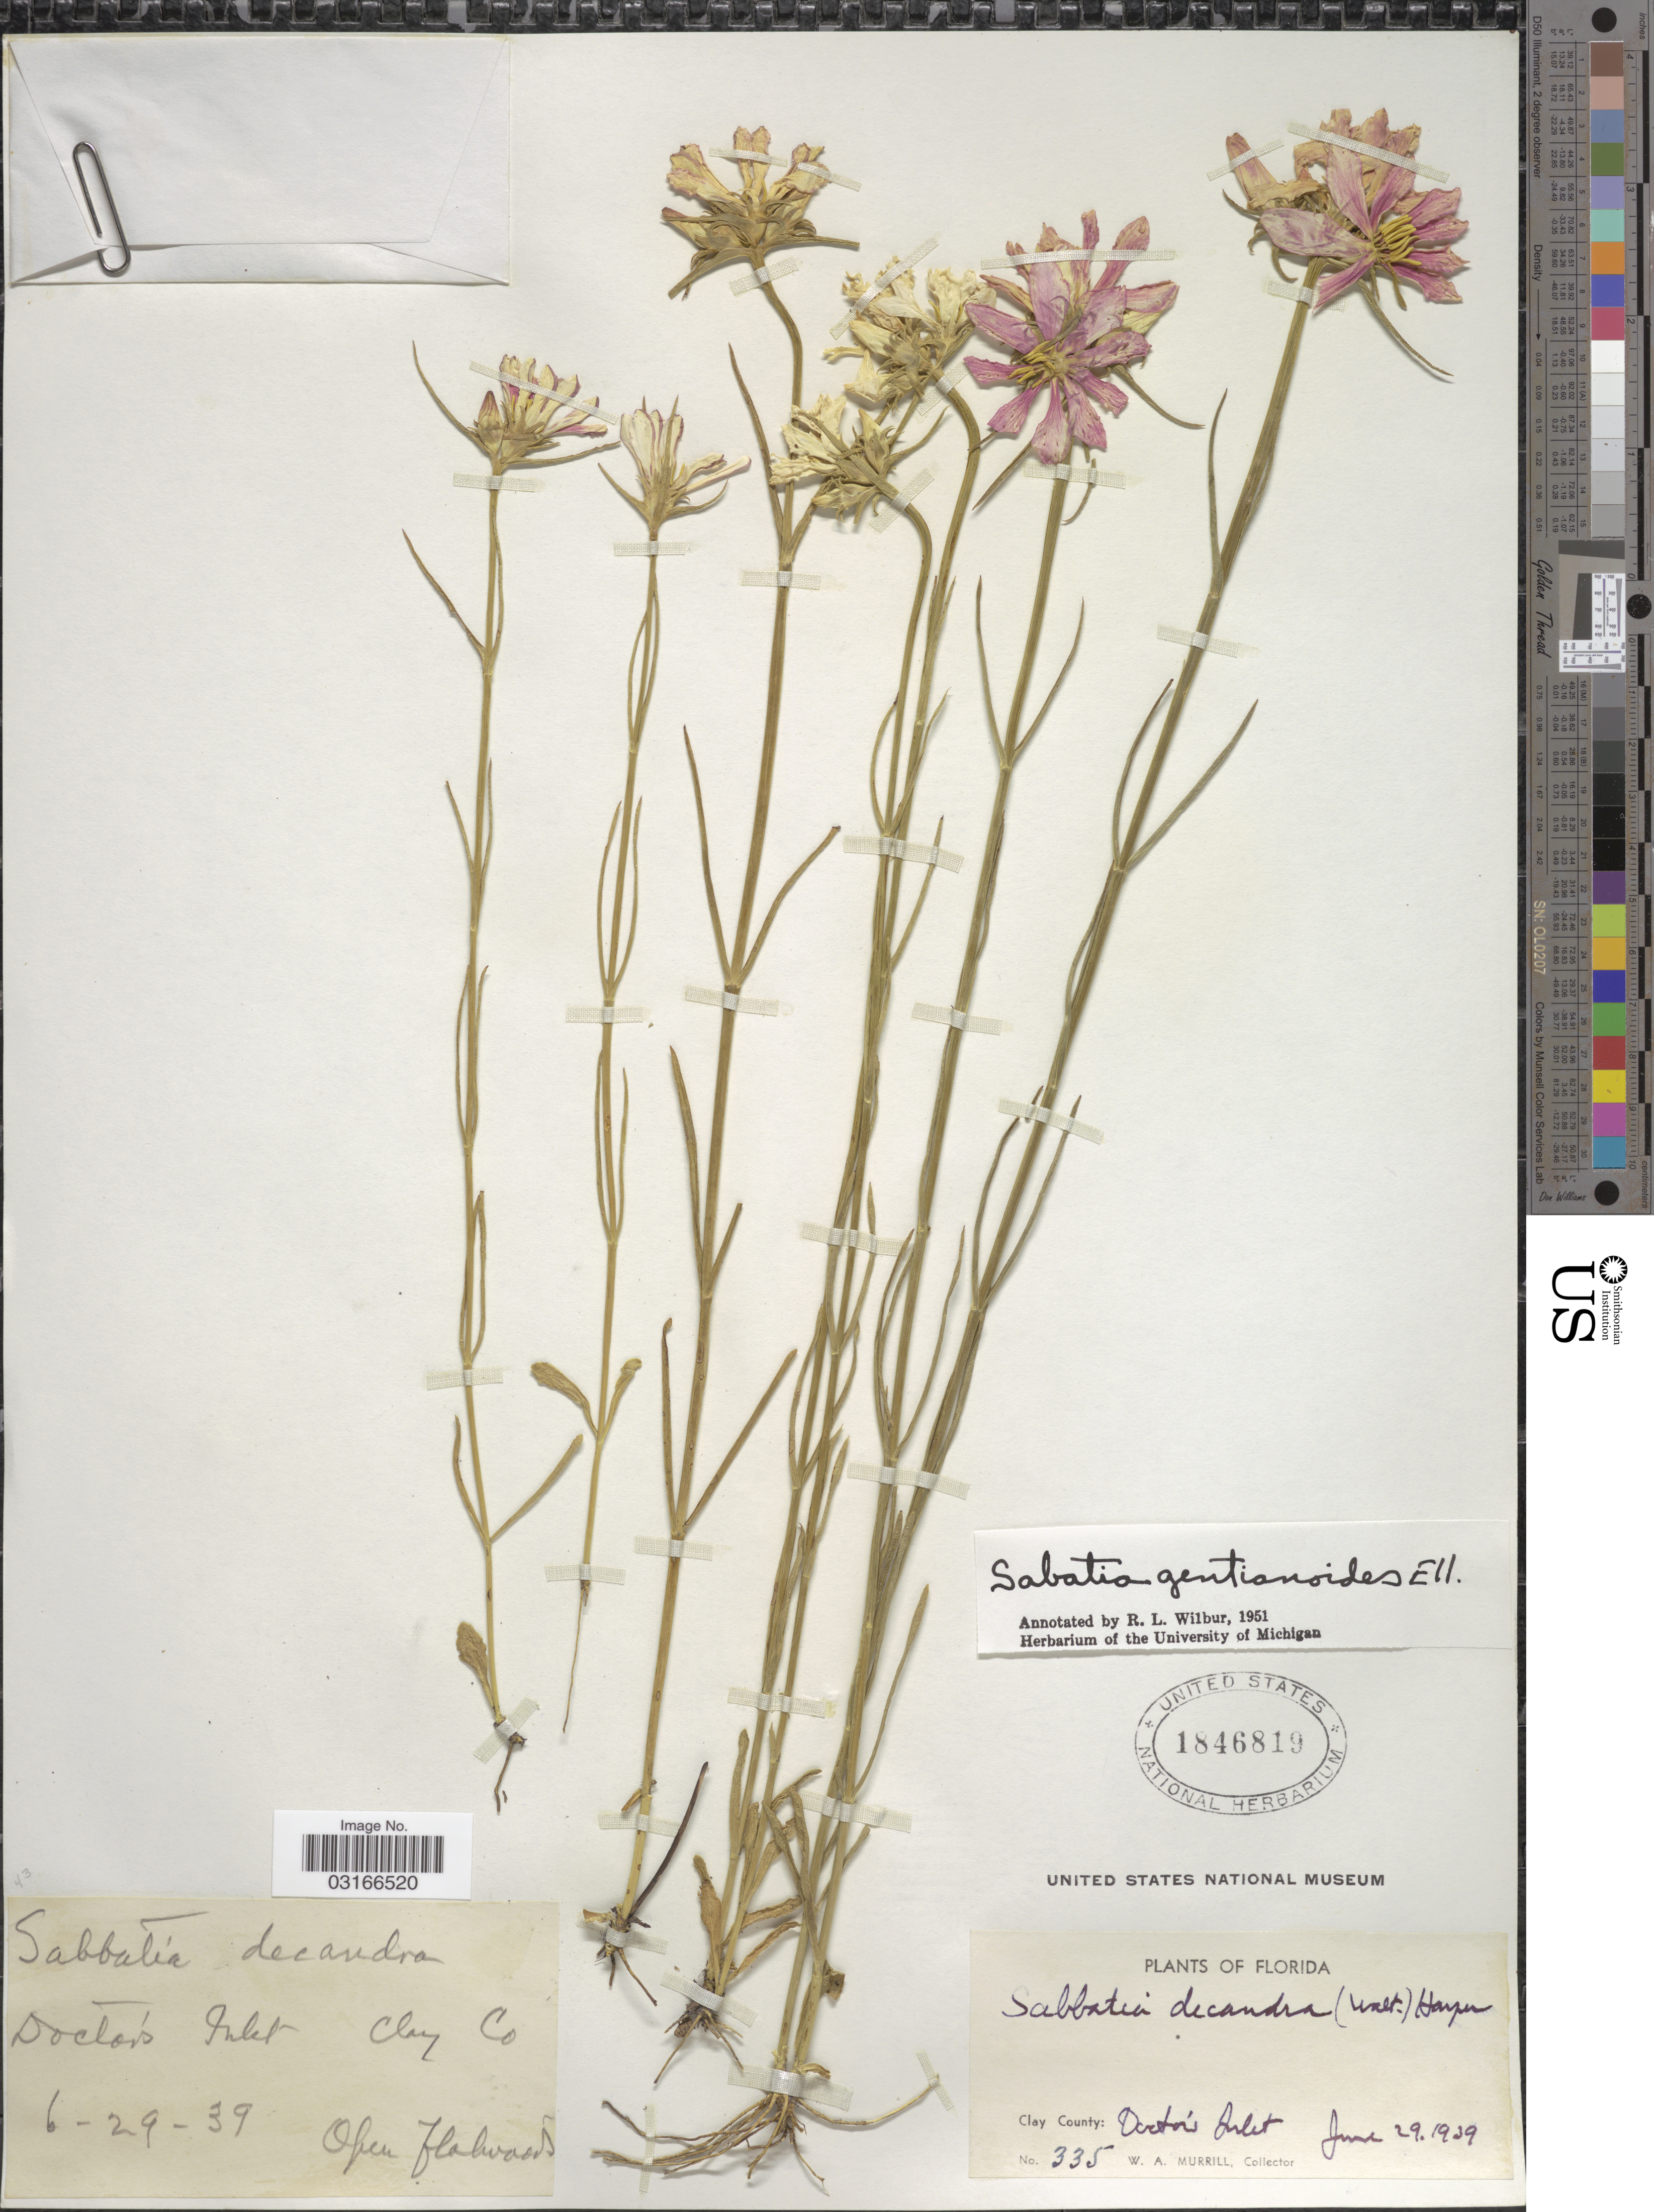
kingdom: Plantae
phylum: Tracheophyta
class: Magnoliopsida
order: Gentianales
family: Gentianaceae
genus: Sabatia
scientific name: Sabatia gentianoides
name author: Elliott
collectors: W. A. Murrill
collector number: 335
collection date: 1939-06-29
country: United States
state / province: Florida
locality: Clay County: Doctor's Inlet, Clay Co.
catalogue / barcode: US 1846819